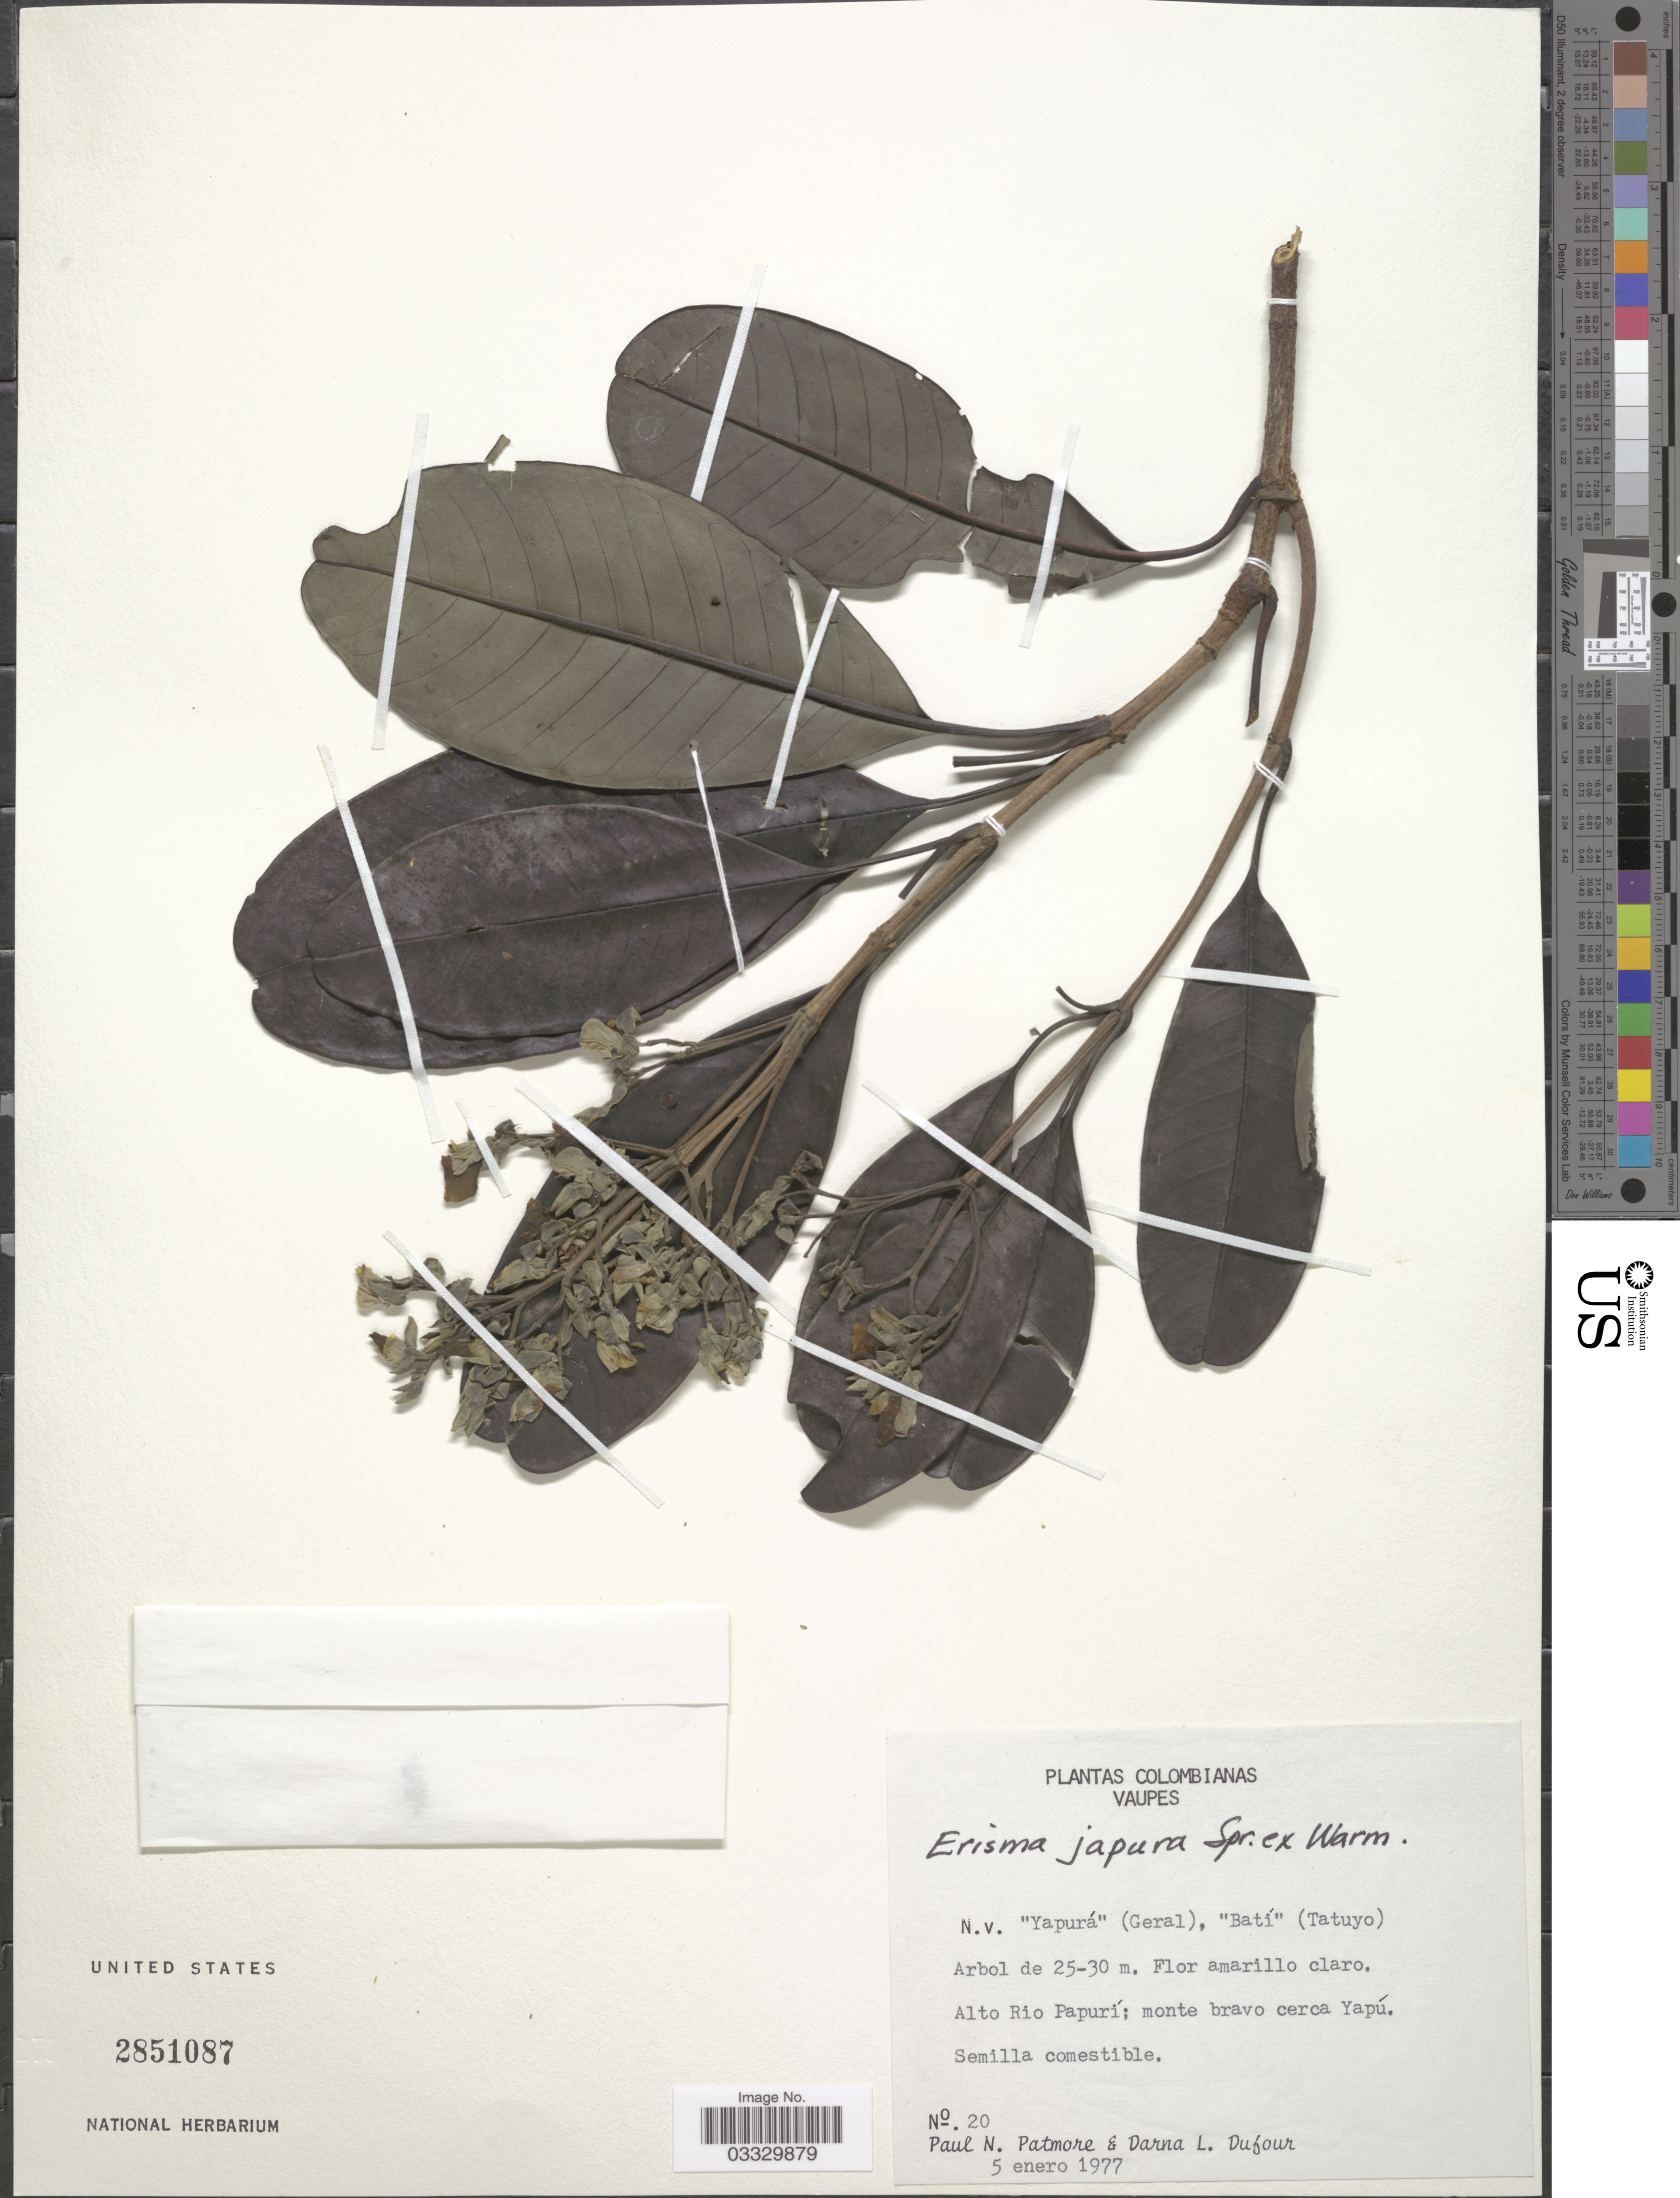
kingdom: Plantae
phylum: Tracheophyta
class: Magnoliopsida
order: Myrtales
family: Vochysiaceae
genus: Erisma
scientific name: Erisma japura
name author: Spruce ex Warm. in Mart.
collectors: P. Patmore & D. Dufour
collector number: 20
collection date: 1977-01-05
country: Colombia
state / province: Vaupés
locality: Alto Rio Papurí; monte bravo cerca Yapú.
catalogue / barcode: US 2851087